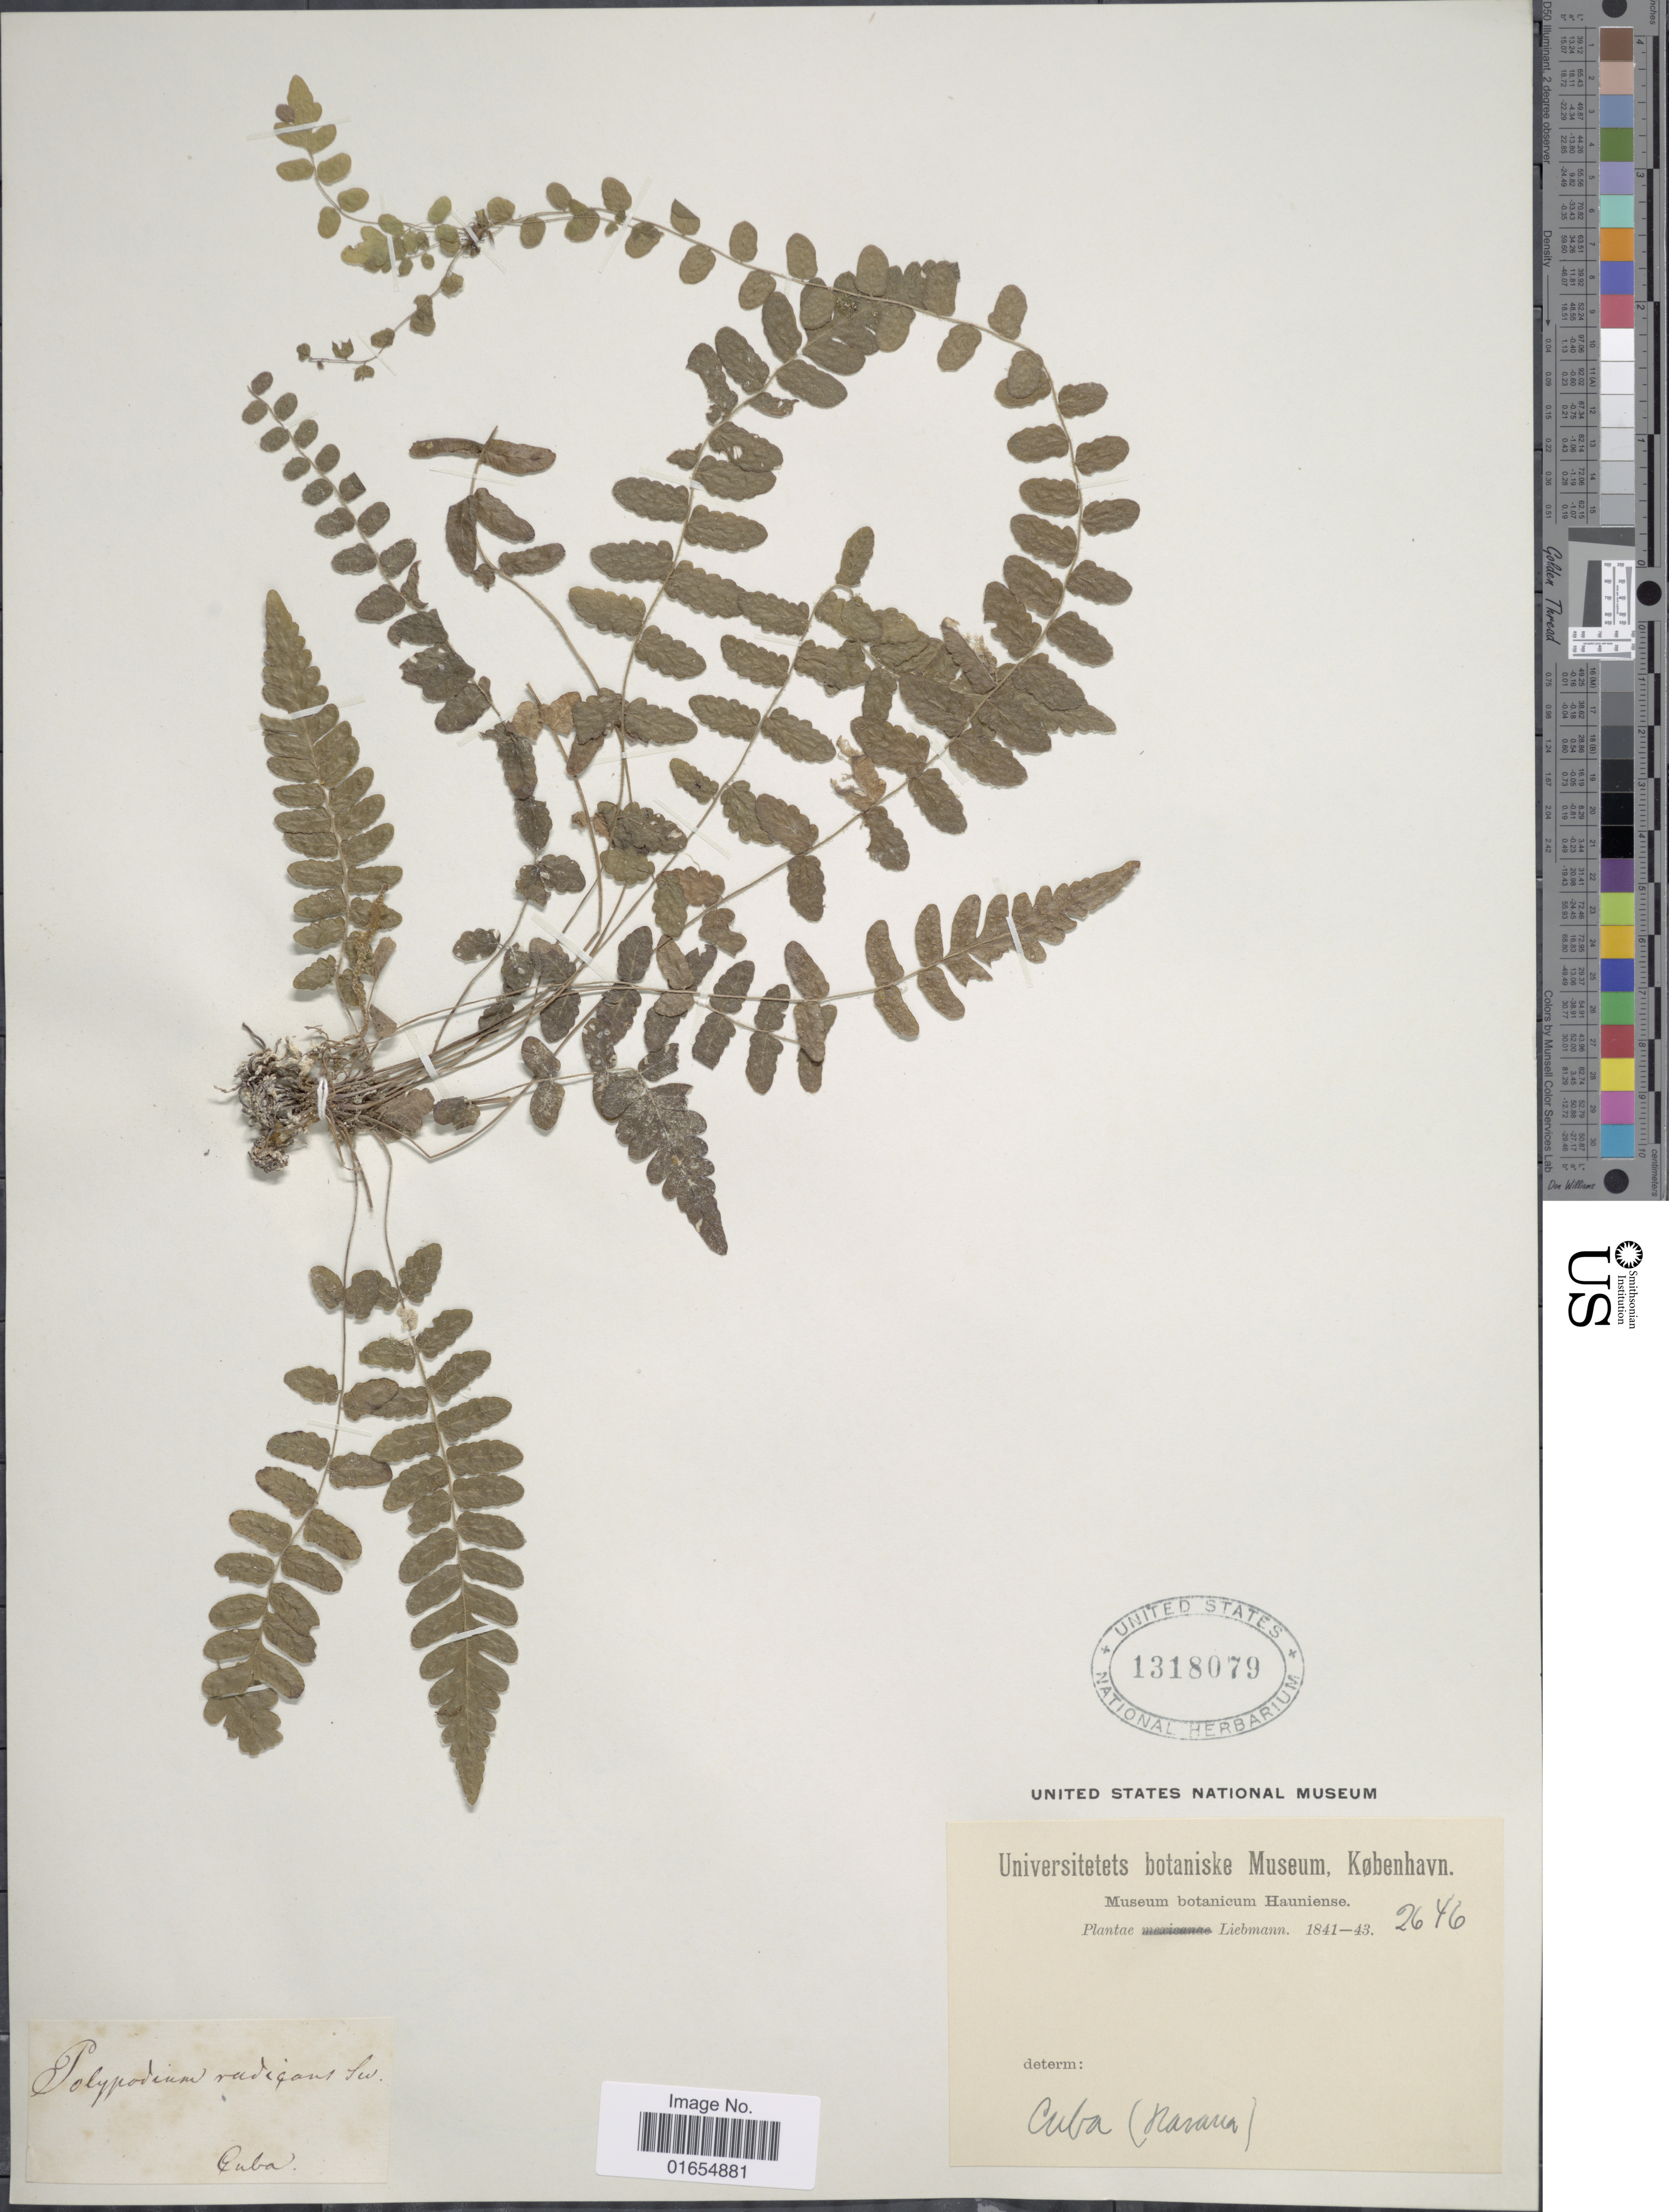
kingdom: Plantae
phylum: Tracheophyta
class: Polypodiopsida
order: Polypodiales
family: Thelypteridaceae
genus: Goniopteris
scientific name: Goniopteris reptans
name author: (J.F. Gmel.) C. Presl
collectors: Liebmann, --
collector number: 2646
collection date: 1841/1843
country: Cuba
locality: Naranca [interpreted]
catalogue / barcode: US 1318079